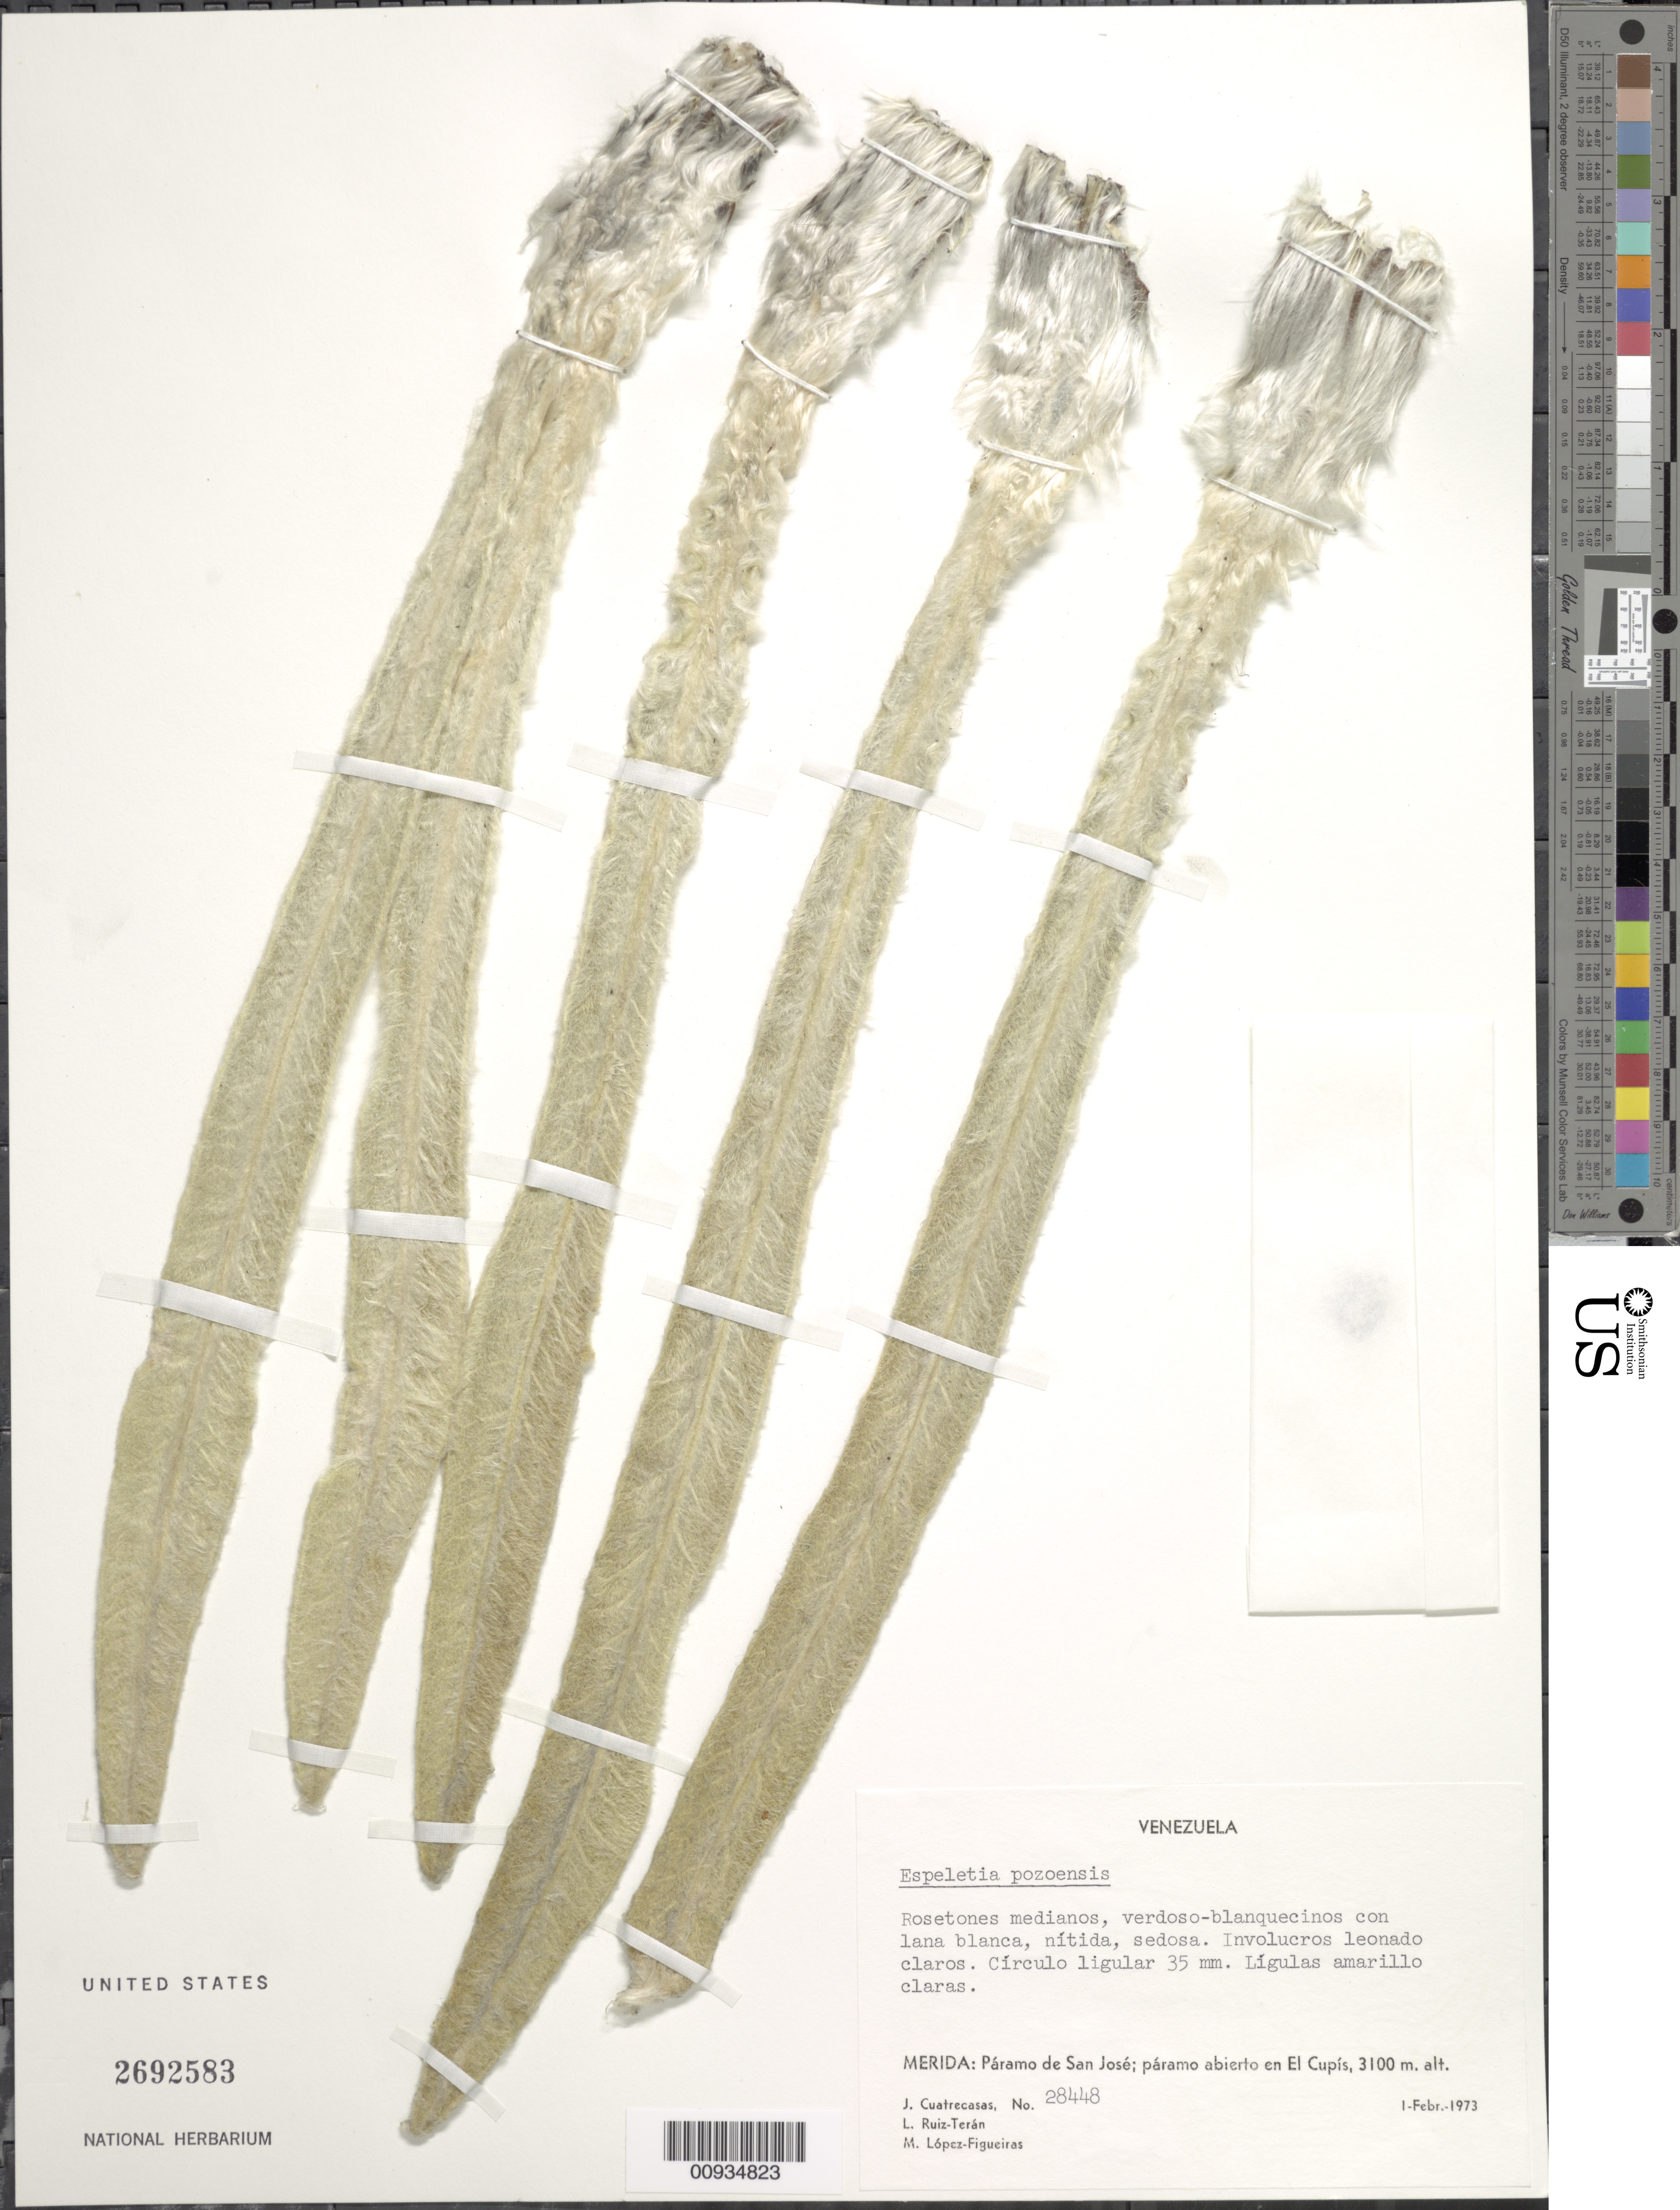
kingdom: Plantae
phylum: Tracheophyta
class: Magnoliopsida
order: Asterales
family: Asteraceae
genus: Espeletiopsis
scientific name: Espeletiopsis pozoensis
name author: (Cuatrec.) Cuatrec.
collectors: J. Cuatrecasas, L. E. Ruíz-Terán & M. López Figueiras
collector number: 28448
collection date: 1973-02-01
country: Venezuela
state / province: Mérida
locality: Paramo de San Jose, paramo abierto en El Cupis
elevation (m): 3100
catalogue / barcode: US 2692583